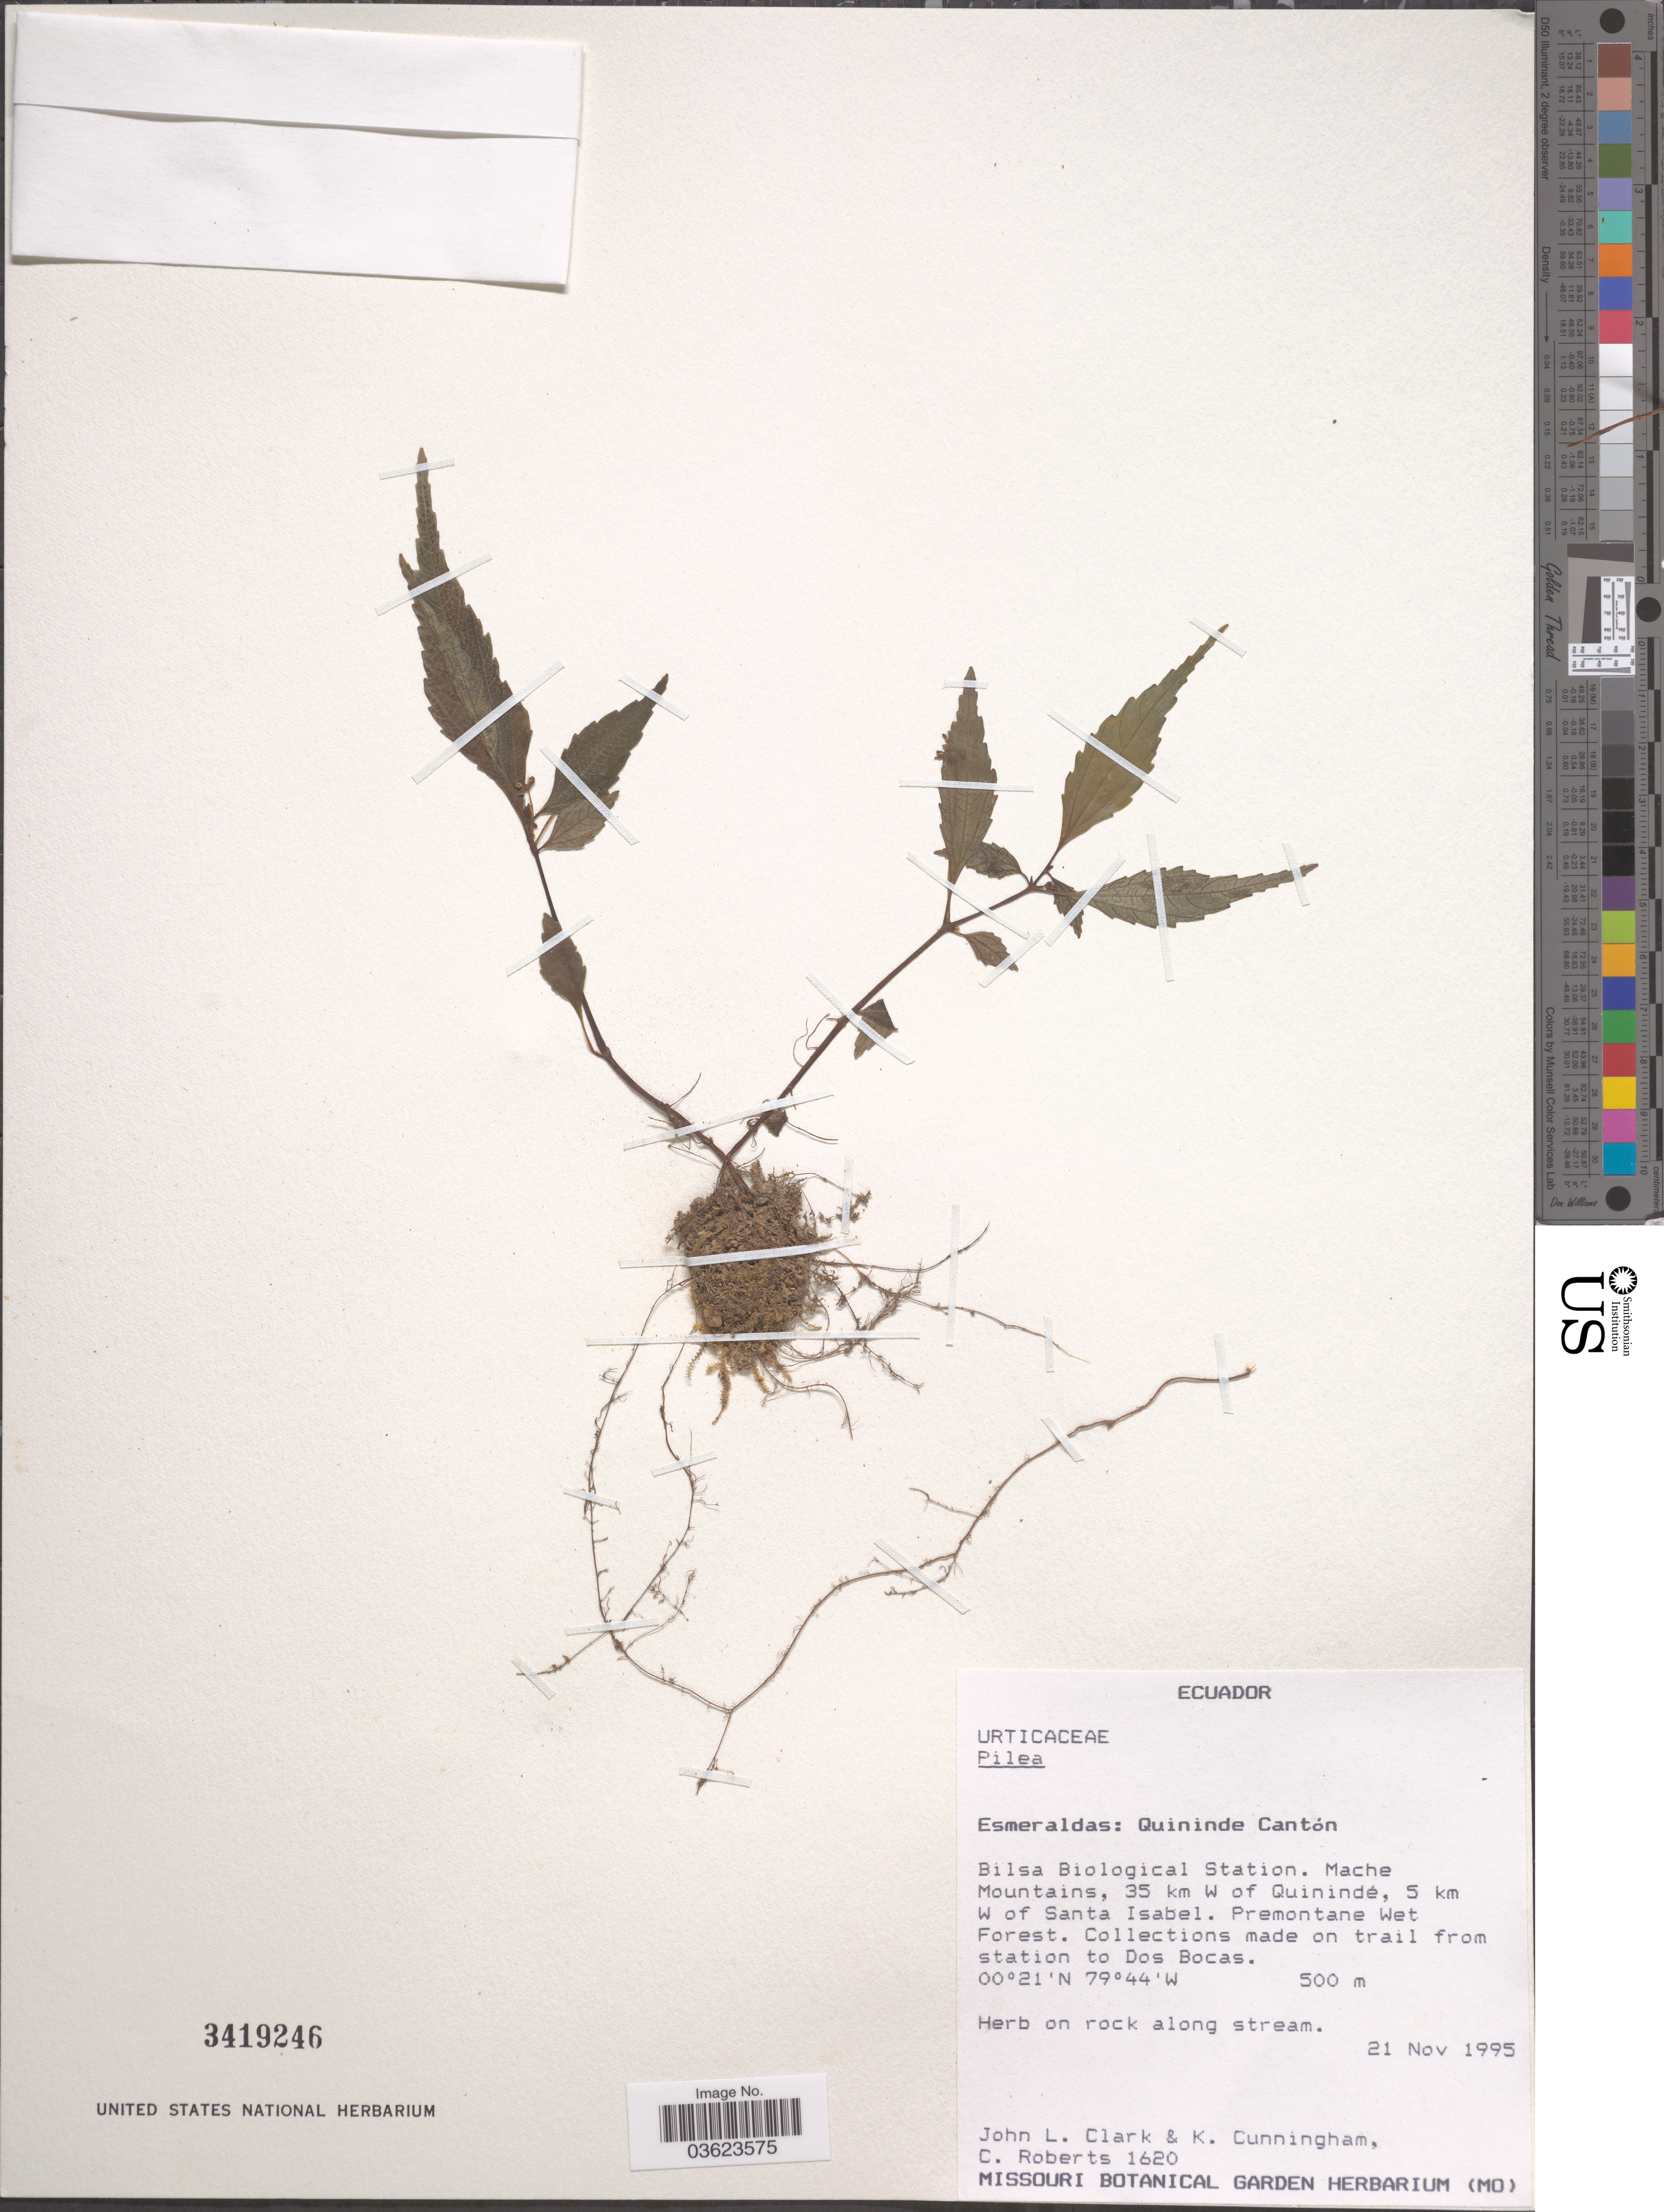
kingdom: Plantae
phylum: Tracheophyta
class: Magnoliopsida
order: Rosales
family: Urticaceae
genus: Pilea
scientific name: Pilea sp.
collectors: J. L. Clark, K. Cunningham & C. Roberts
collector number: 1620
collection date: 1995-11-21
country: Ecuador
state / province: Esmeraldas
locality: Quininde Cantón. Bilsa Biological Station. Mache Mountains, 35 km W of Quinindé, 5 km W of Santa Isabel. Premontane Wet Forest. On trail from station to Dos Bocas.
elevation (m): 500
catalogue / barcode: US 3419246